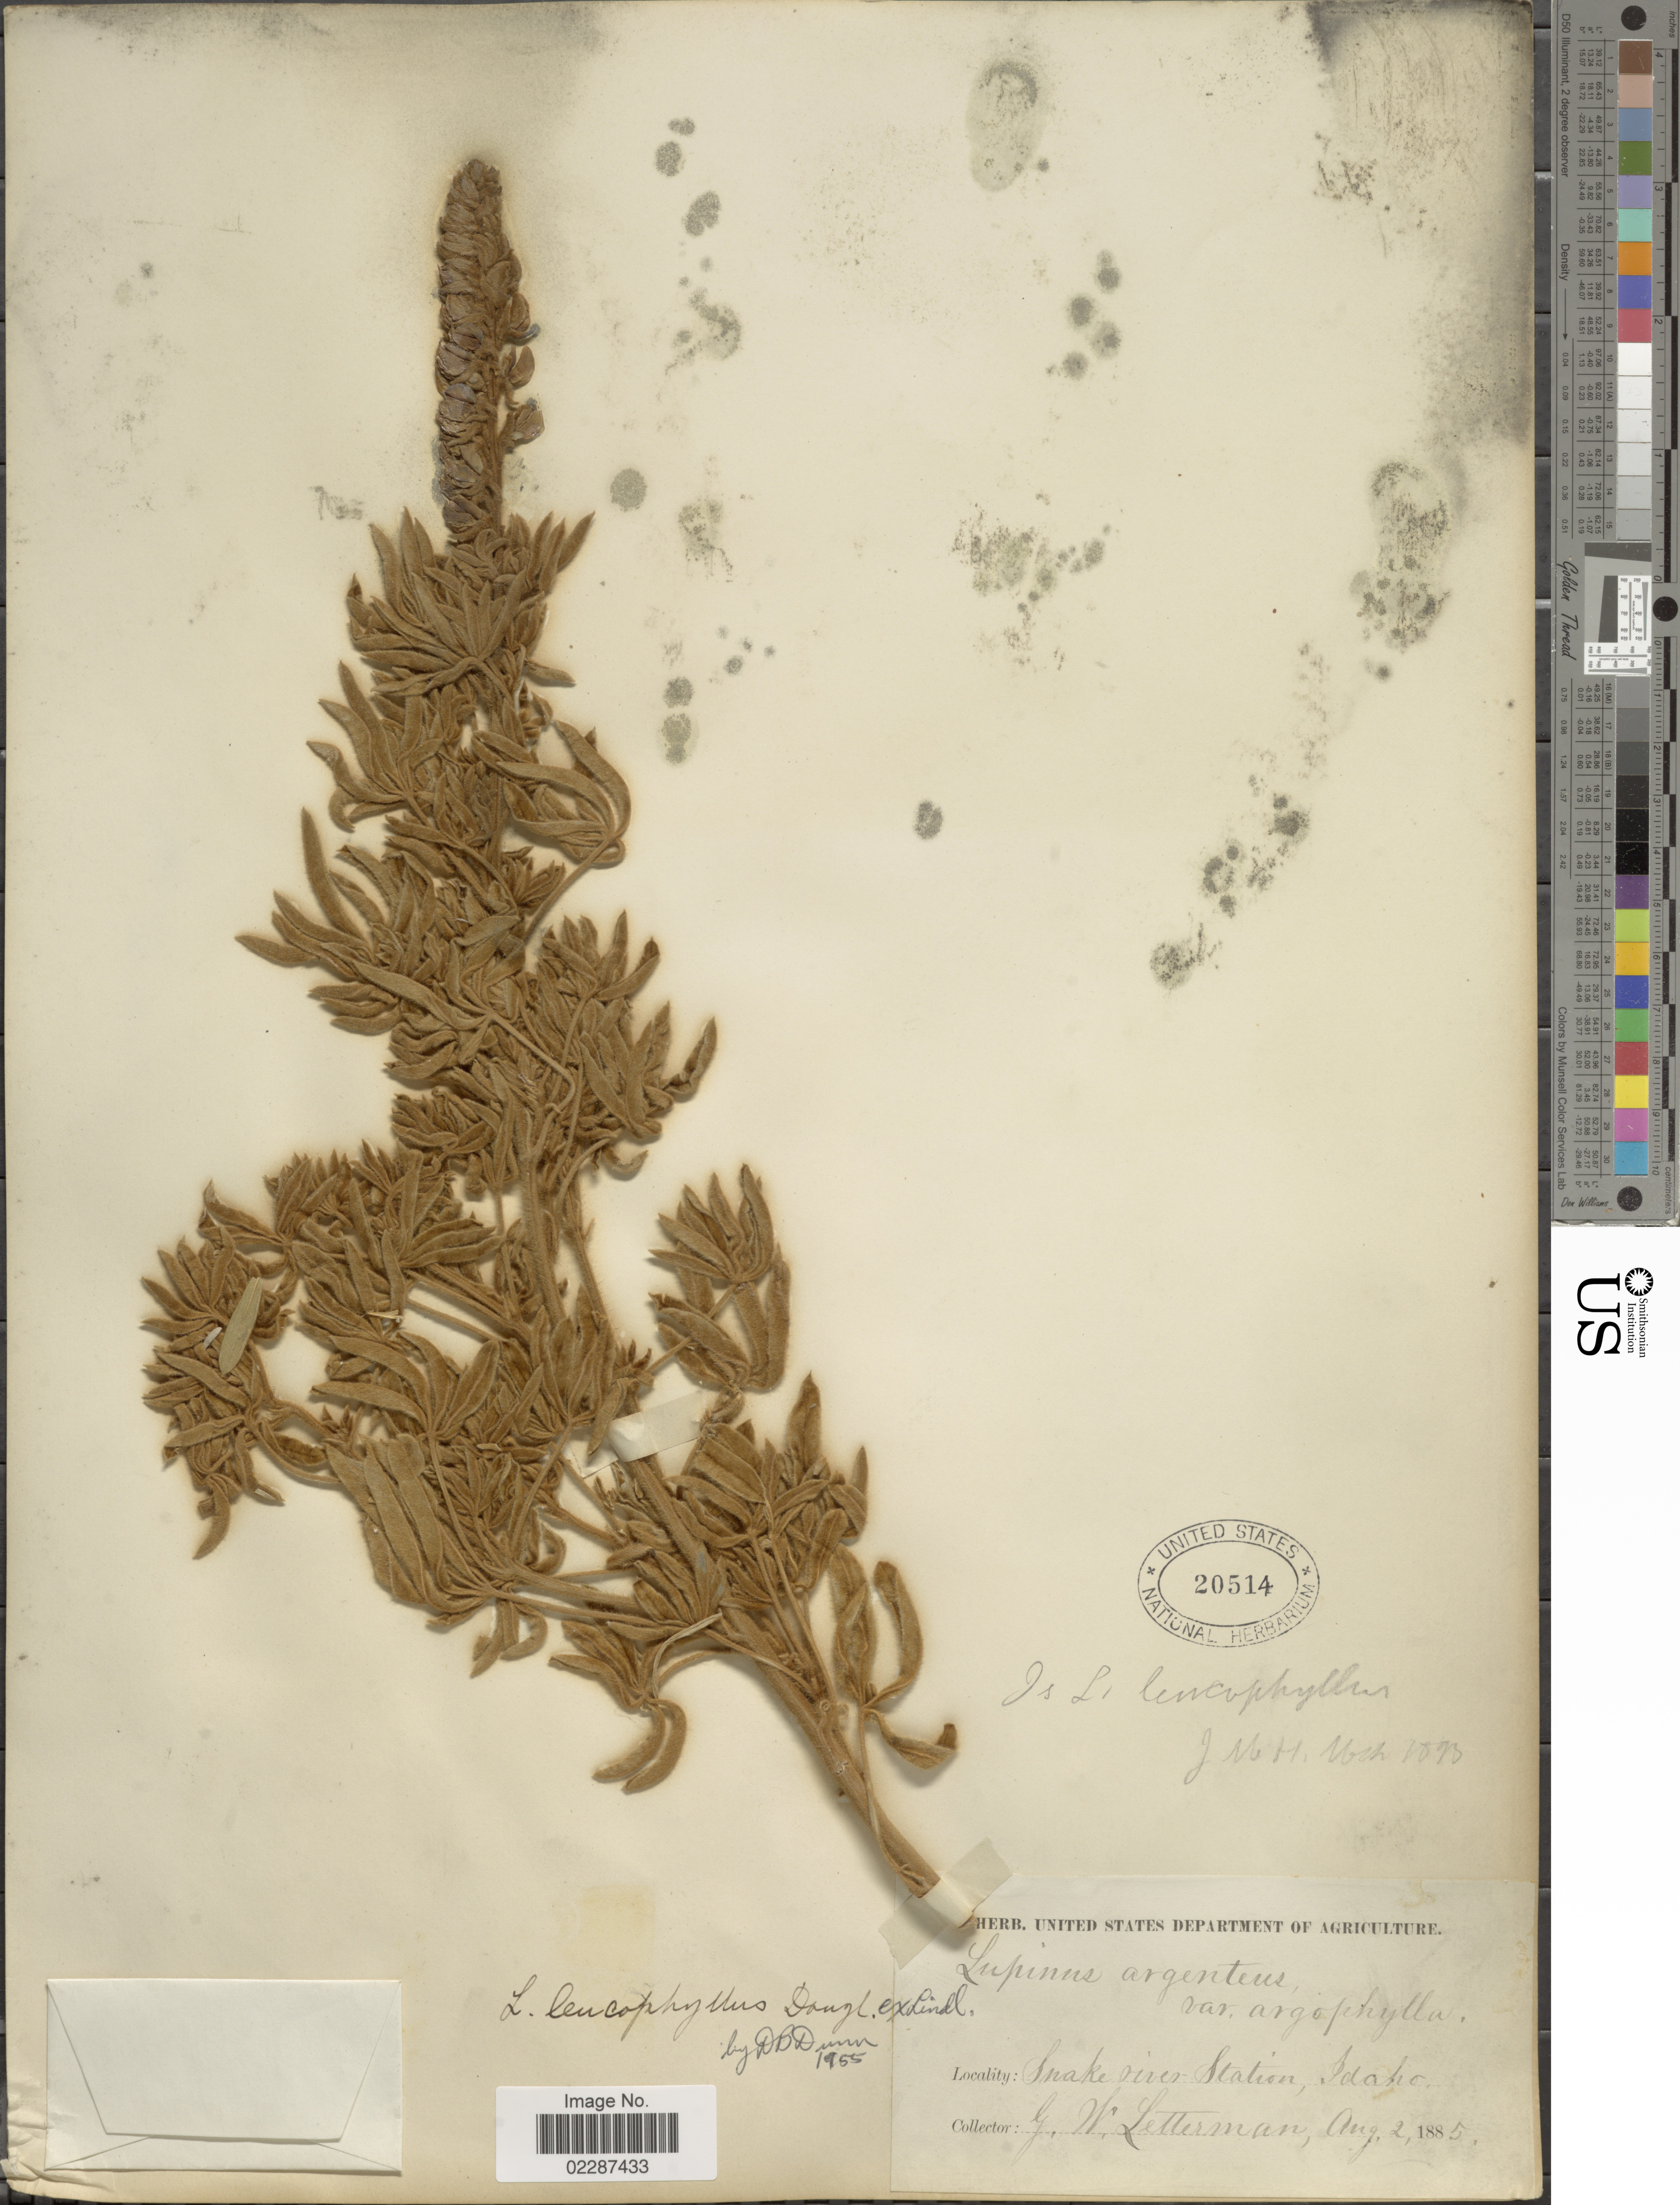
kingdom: Plantae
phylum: Tracheophyta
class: Magnoliopsida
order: Fabales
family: Fabaceae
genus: Lupinus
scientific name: Lupinus sericeus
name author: Pursh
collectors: G. W. Letterman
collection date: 1885-08-02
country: United States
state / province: Idaho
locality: Snake River Station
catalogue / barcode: US 20514